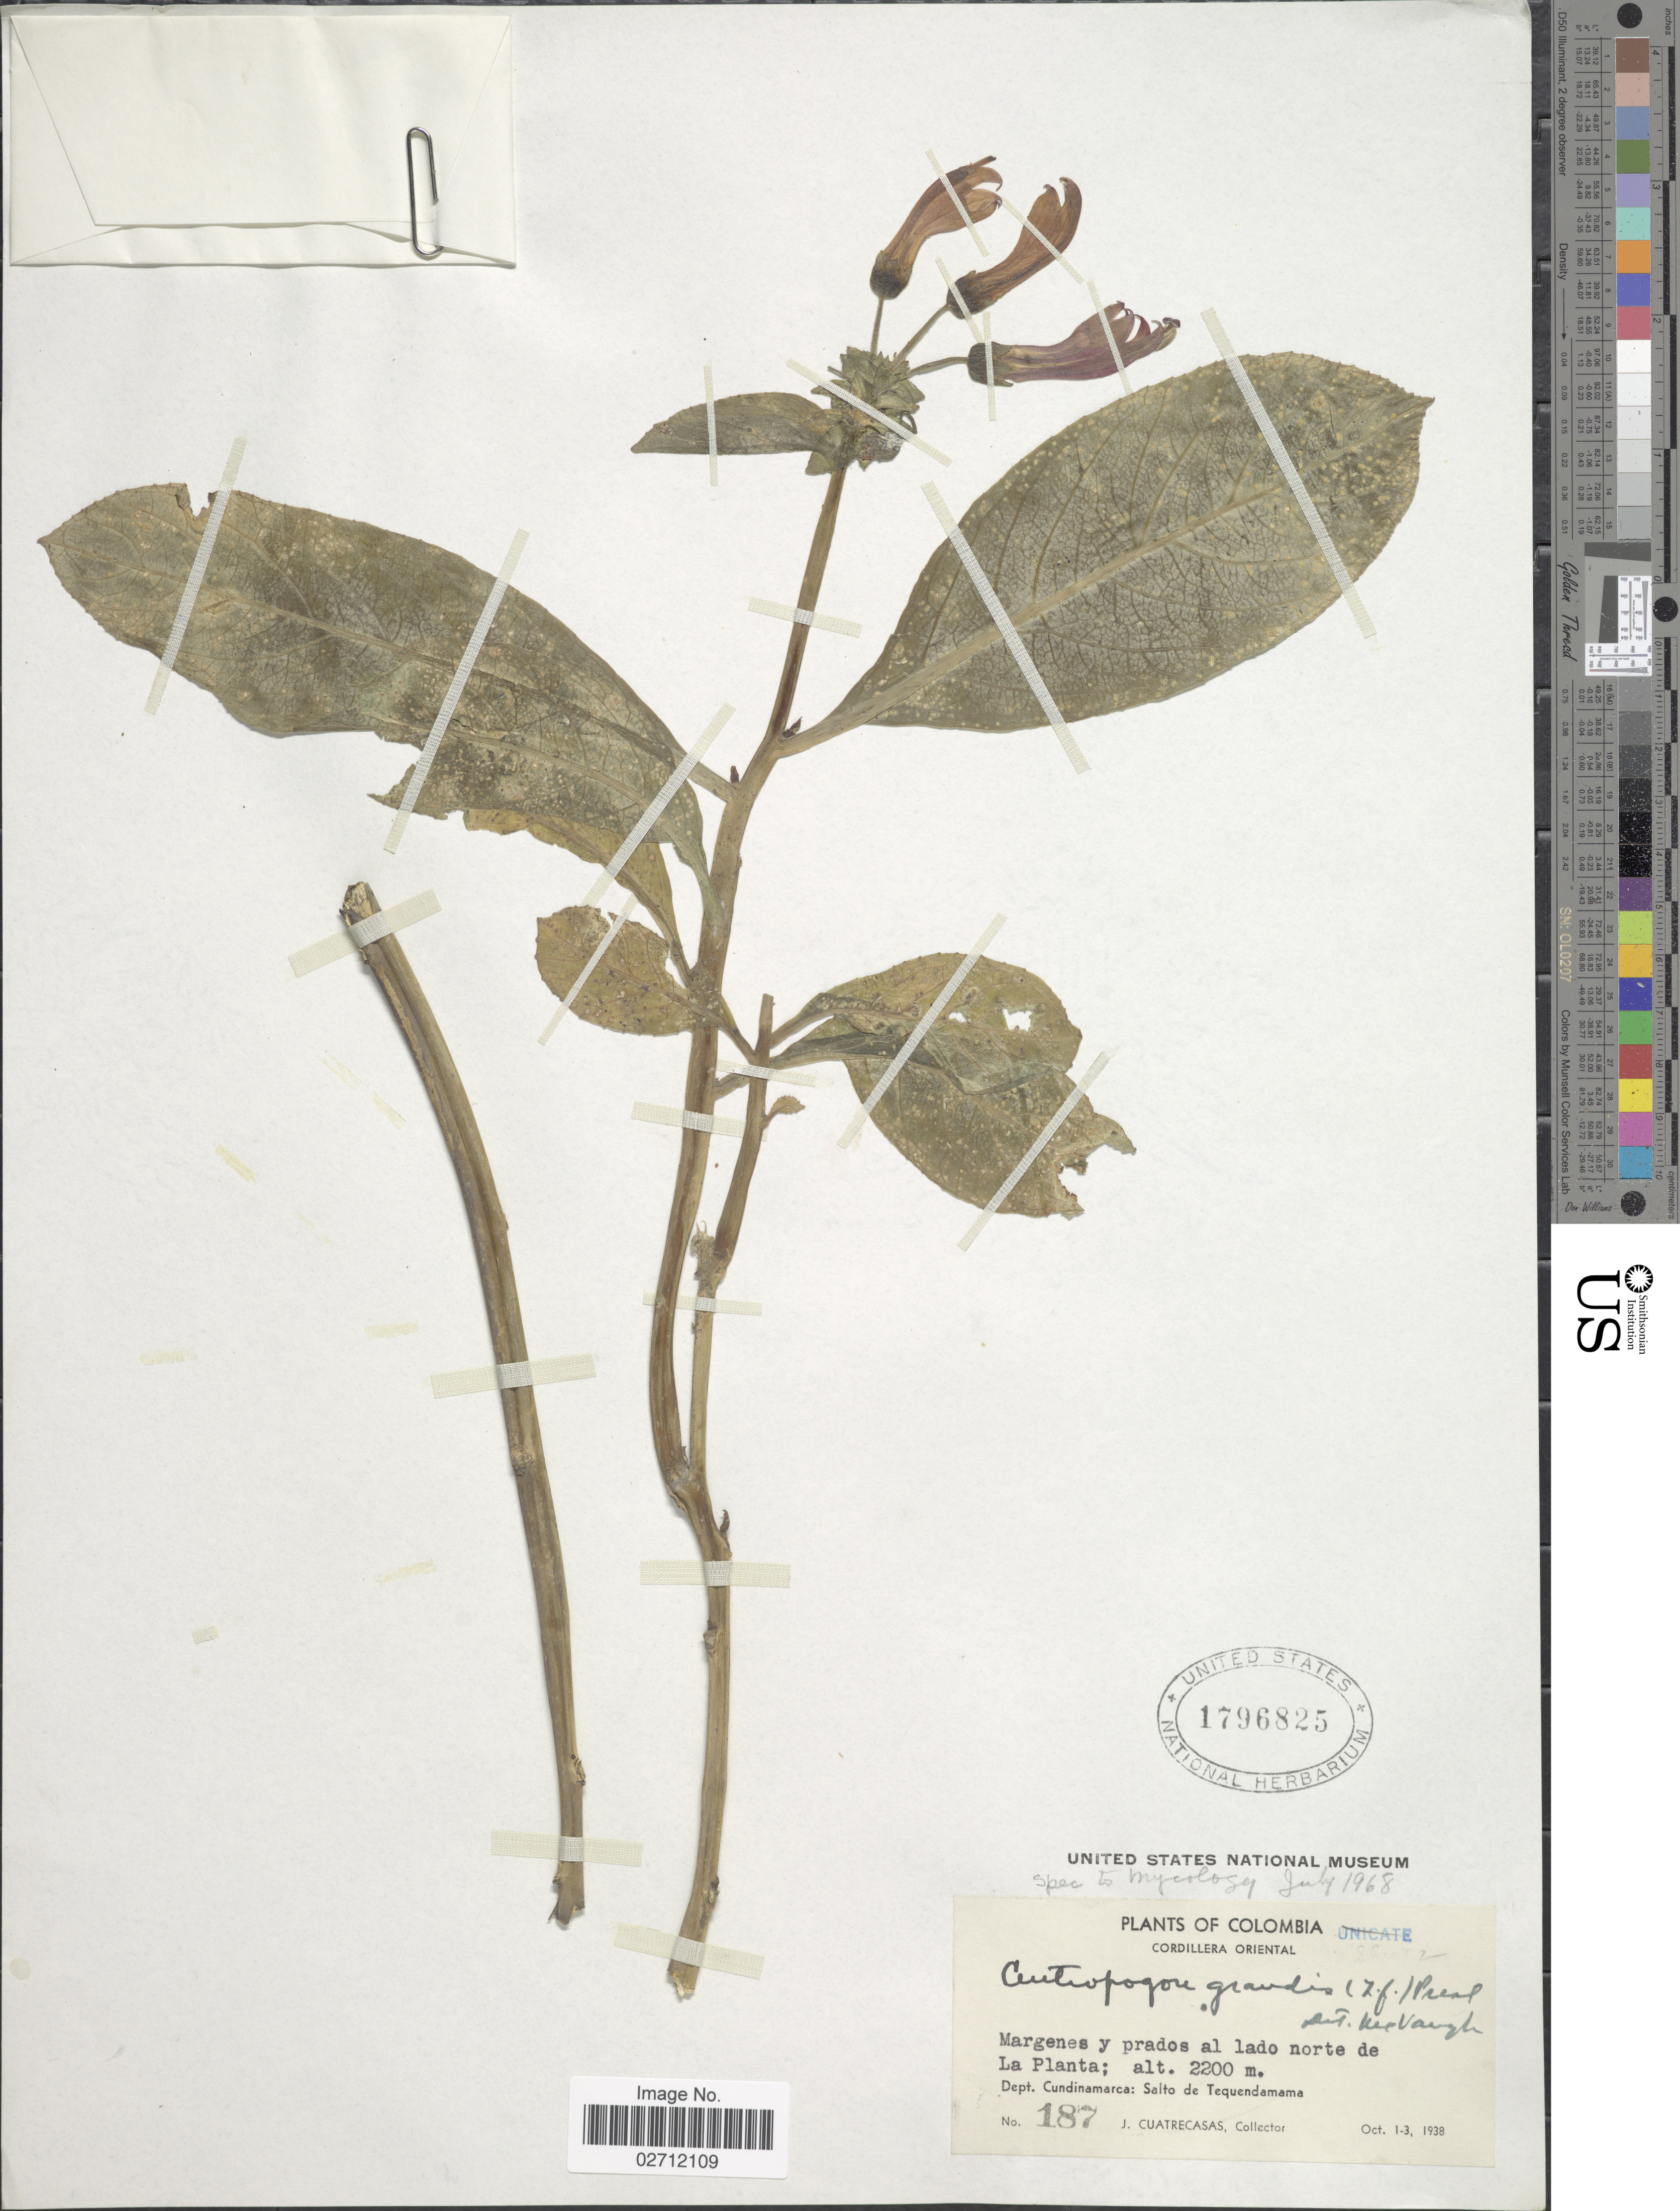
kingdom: Plantae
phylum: Tracheophyta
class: Magnoliopsida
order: Asterales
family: Campanulaceae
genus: Centropogon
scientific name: Centropogon grandis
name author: (L. f.) C. Presl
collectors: J. Cuatrecasas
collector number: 187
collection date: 1938-10-01/1938-10-03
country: Colombia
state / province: Cundinamarca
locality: Cordillera Oriental, Margenes y prados al lado norte de La Planta, Salto de Tequendamama.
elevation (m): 2200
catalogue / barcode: US 1796825